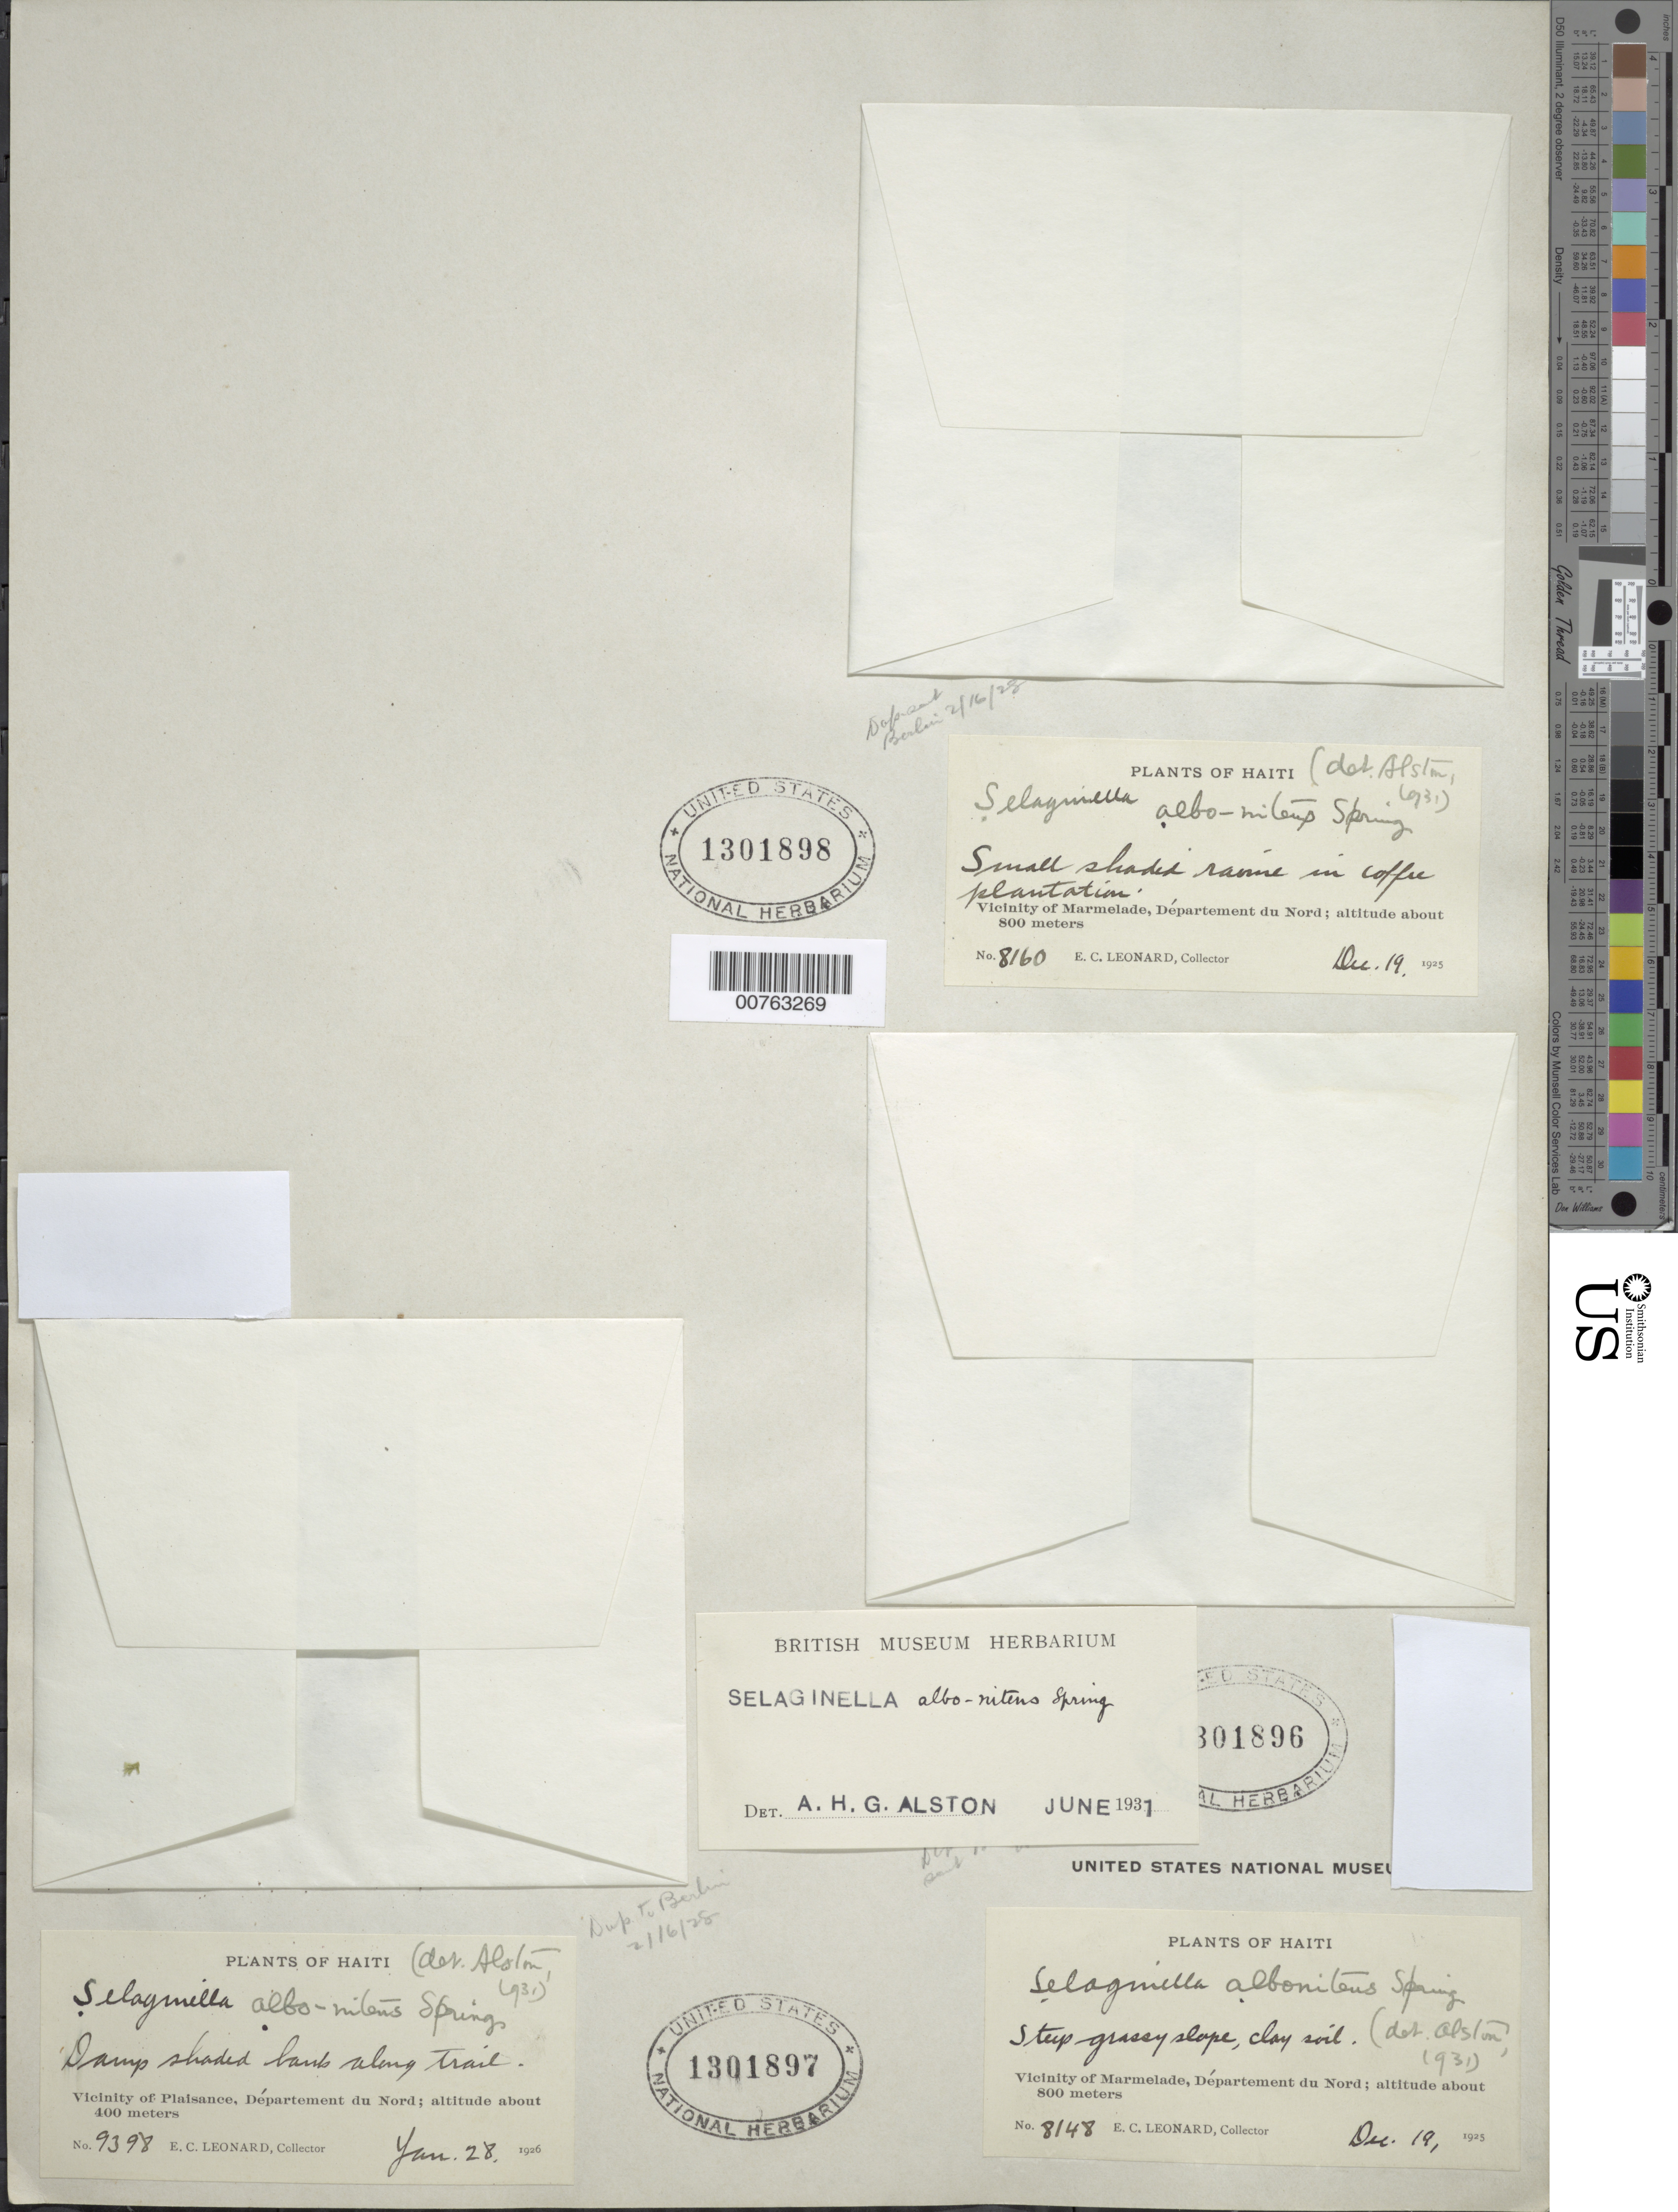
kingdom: Plantae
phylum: Tracheophyta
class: Lycopodiopsida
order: Selaginellales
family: Selaginellaceae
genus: Selaginella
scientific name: Selaginella tenella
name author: (P. Beauv.) Spring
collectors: E. C. Leonard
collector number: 8160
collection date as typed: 19 Dec 1925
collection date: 1925-12-19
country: Haiti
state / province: Nord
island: Hispaniola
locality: Vicinity of Marmelade, Departement du Nord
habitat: Small shaded ravine in coffee plantation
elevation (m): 800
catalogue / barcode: US 1301898